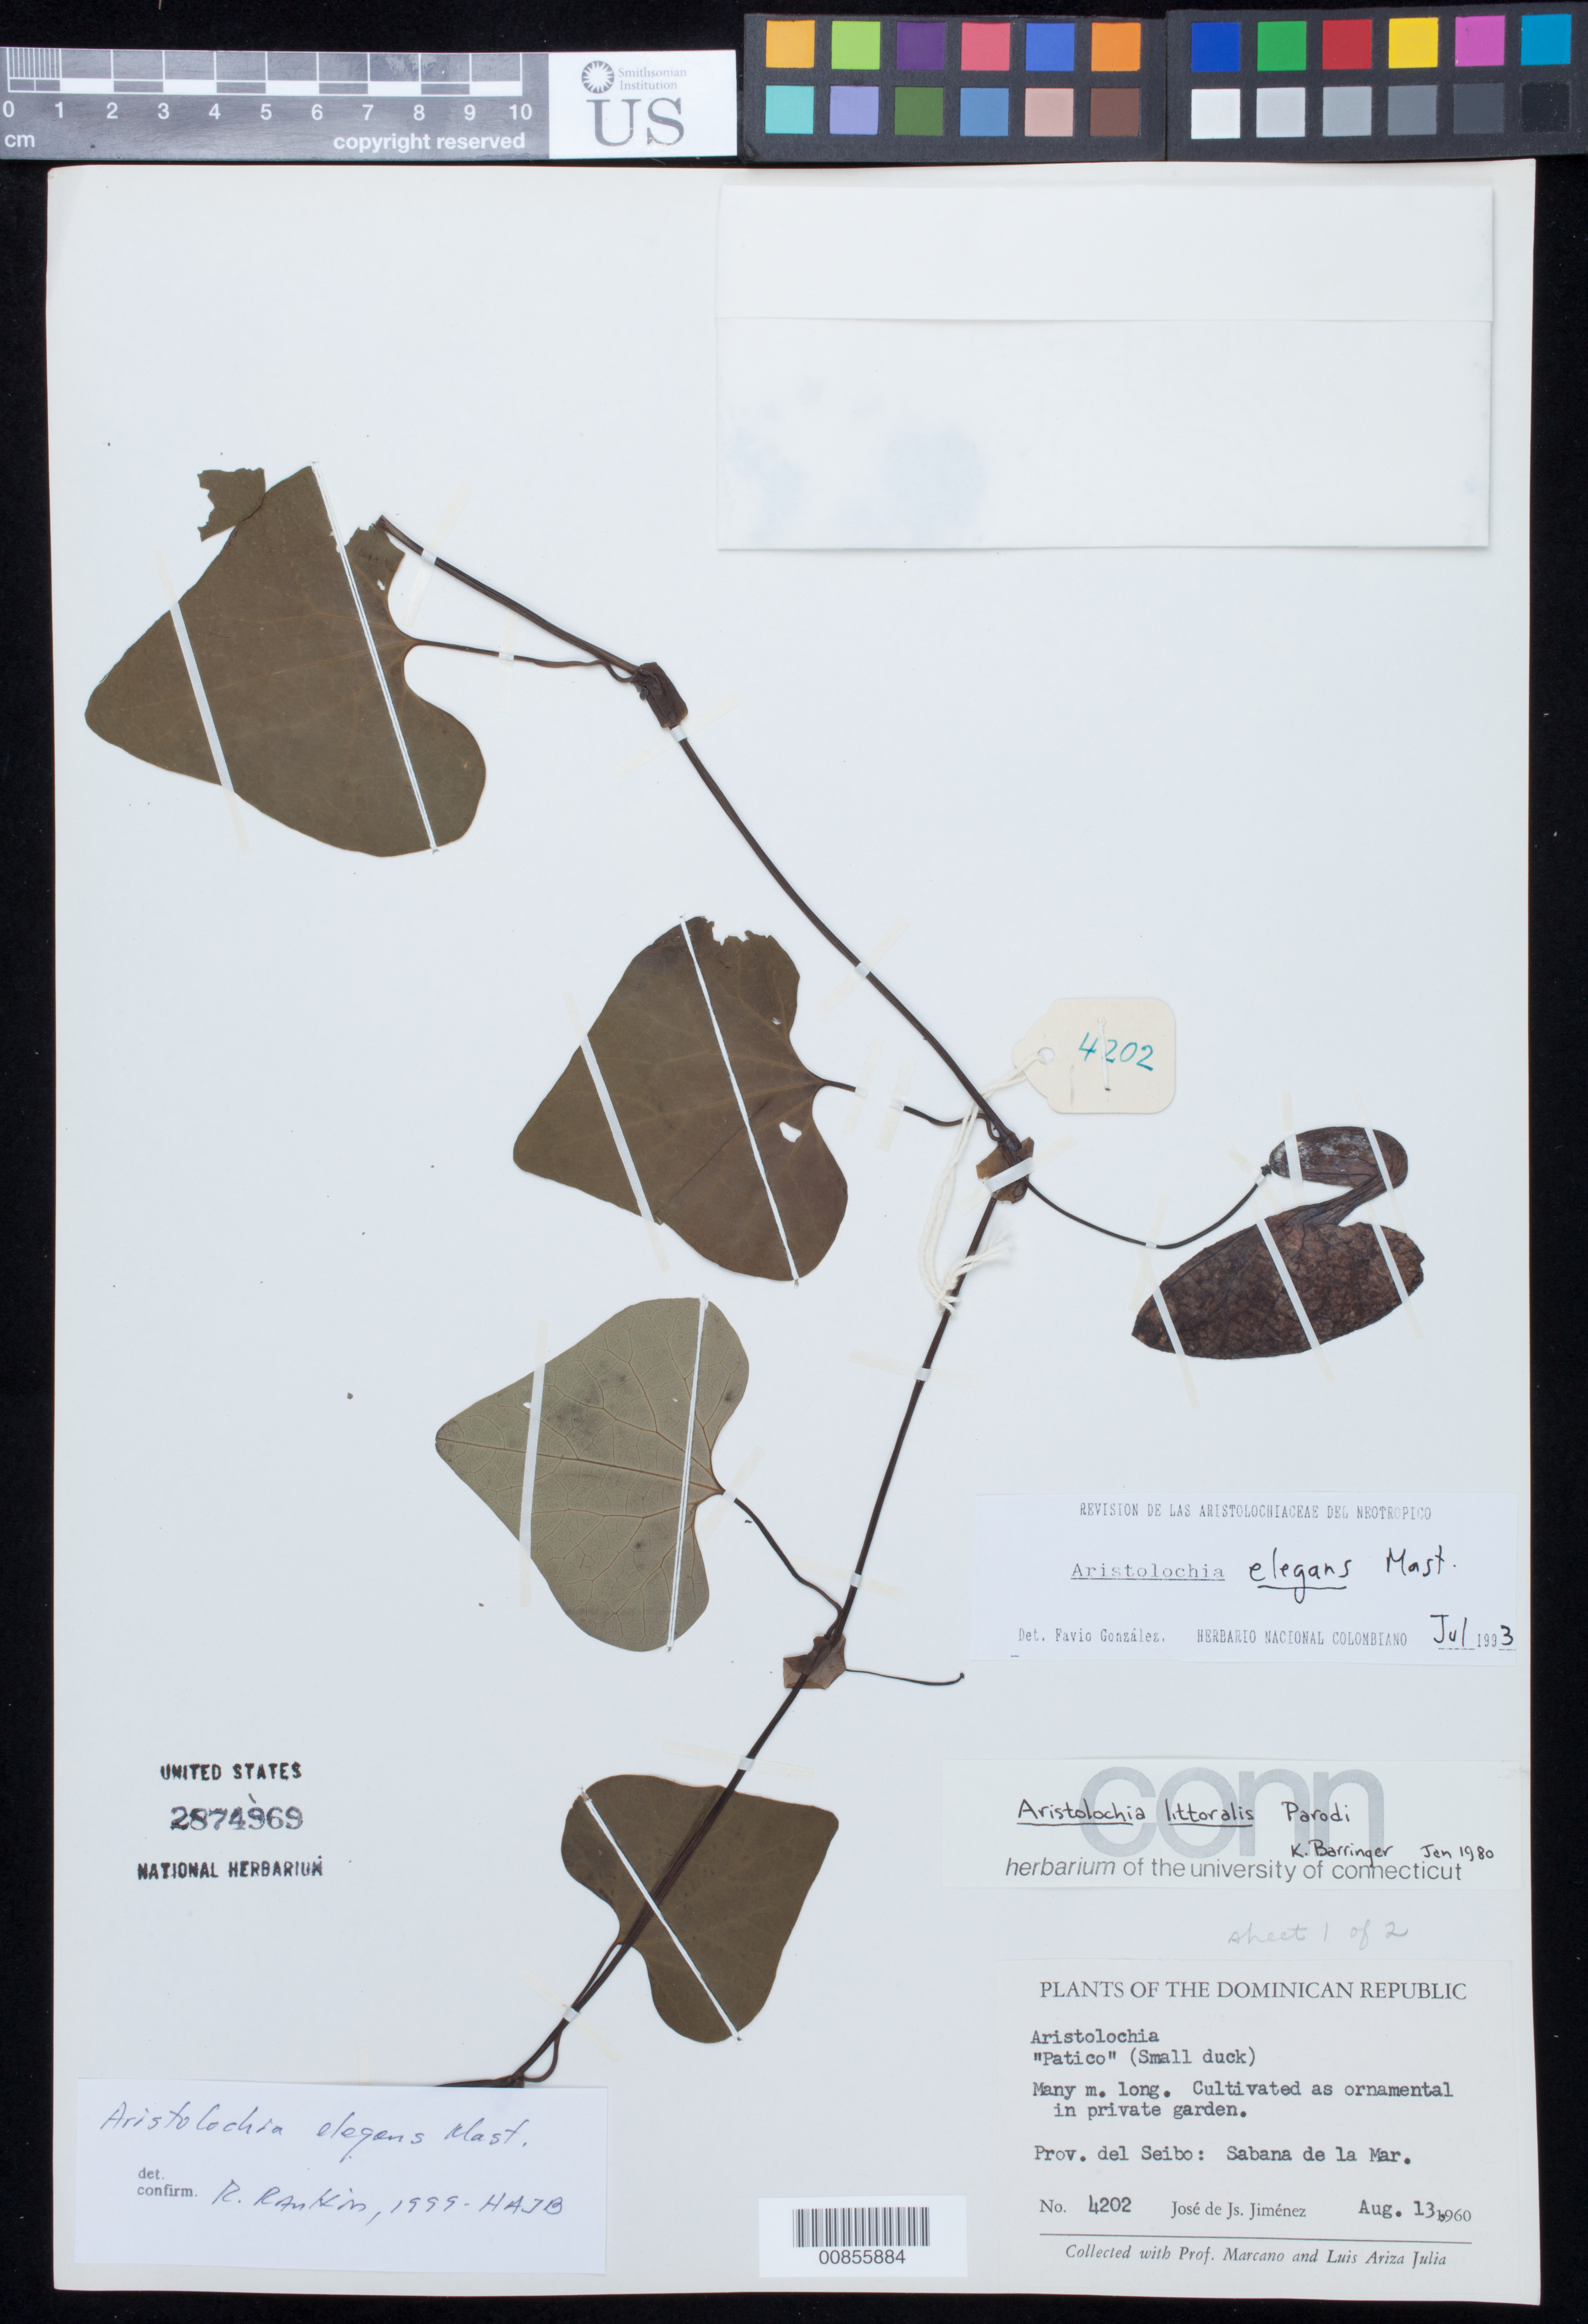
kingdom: Plantae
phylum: Tracheophyta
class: Magnoliopsida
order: Piperales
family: Aristolochiaceae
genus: Aristolochia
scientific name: Aristolochia elegans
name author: Mast.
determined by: Rankin Rodriguez, Rosa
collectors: J. J. Jiménez Almonte, E. J. Marcano F. & L. Ariza-Julia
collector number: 4202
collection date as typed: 13 Aug 1960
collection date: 1960-08-13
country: Dominican Republic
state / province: El Seibo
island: Hispaniola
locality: Sabana del Mar. Private Garden.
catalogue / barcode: US 2874969